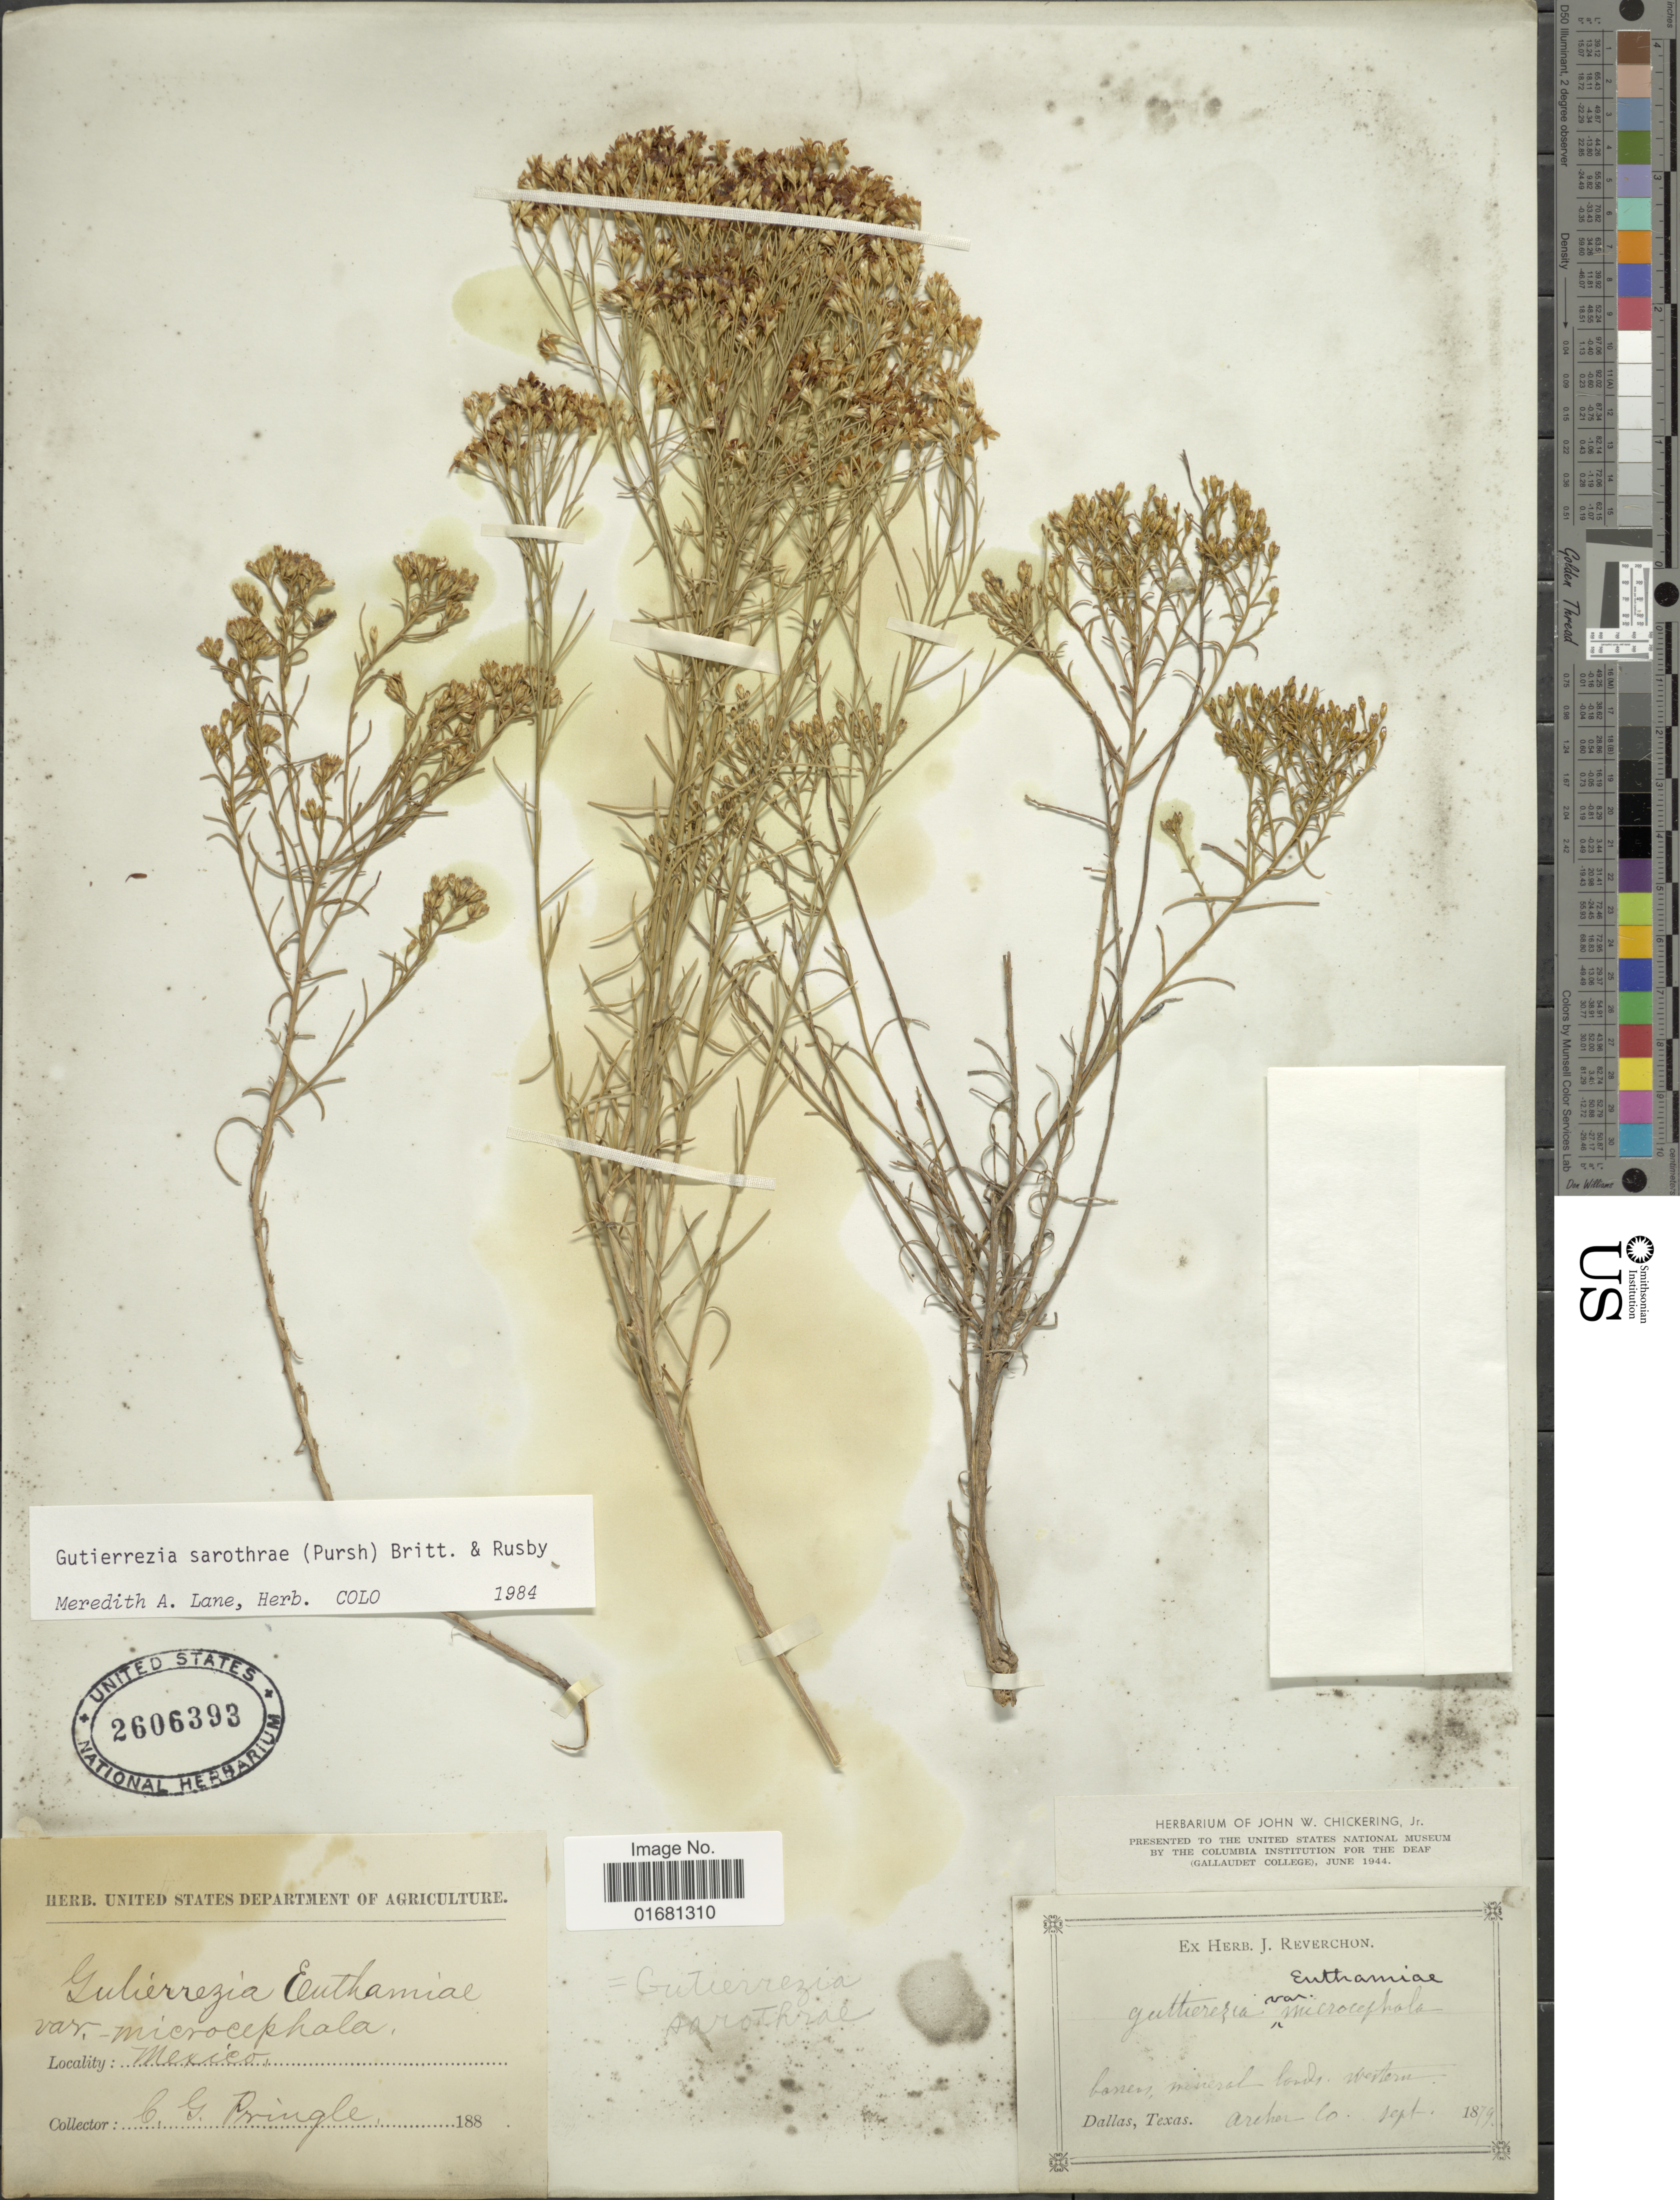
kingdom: Plantae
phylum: Tracheophyta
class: Magnoliopsida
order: Asterales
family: Asteraceae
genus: Gutierrezia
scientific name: Gutierrezia sarothrae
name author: (Pursh) Britton & Rusby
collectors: ex herb. J. Reverchon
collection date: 1879-09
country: United States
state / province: Texas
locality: Barrens, mineral banks. Western. Dallas, Archer Co.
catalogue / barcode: US 2606393-2